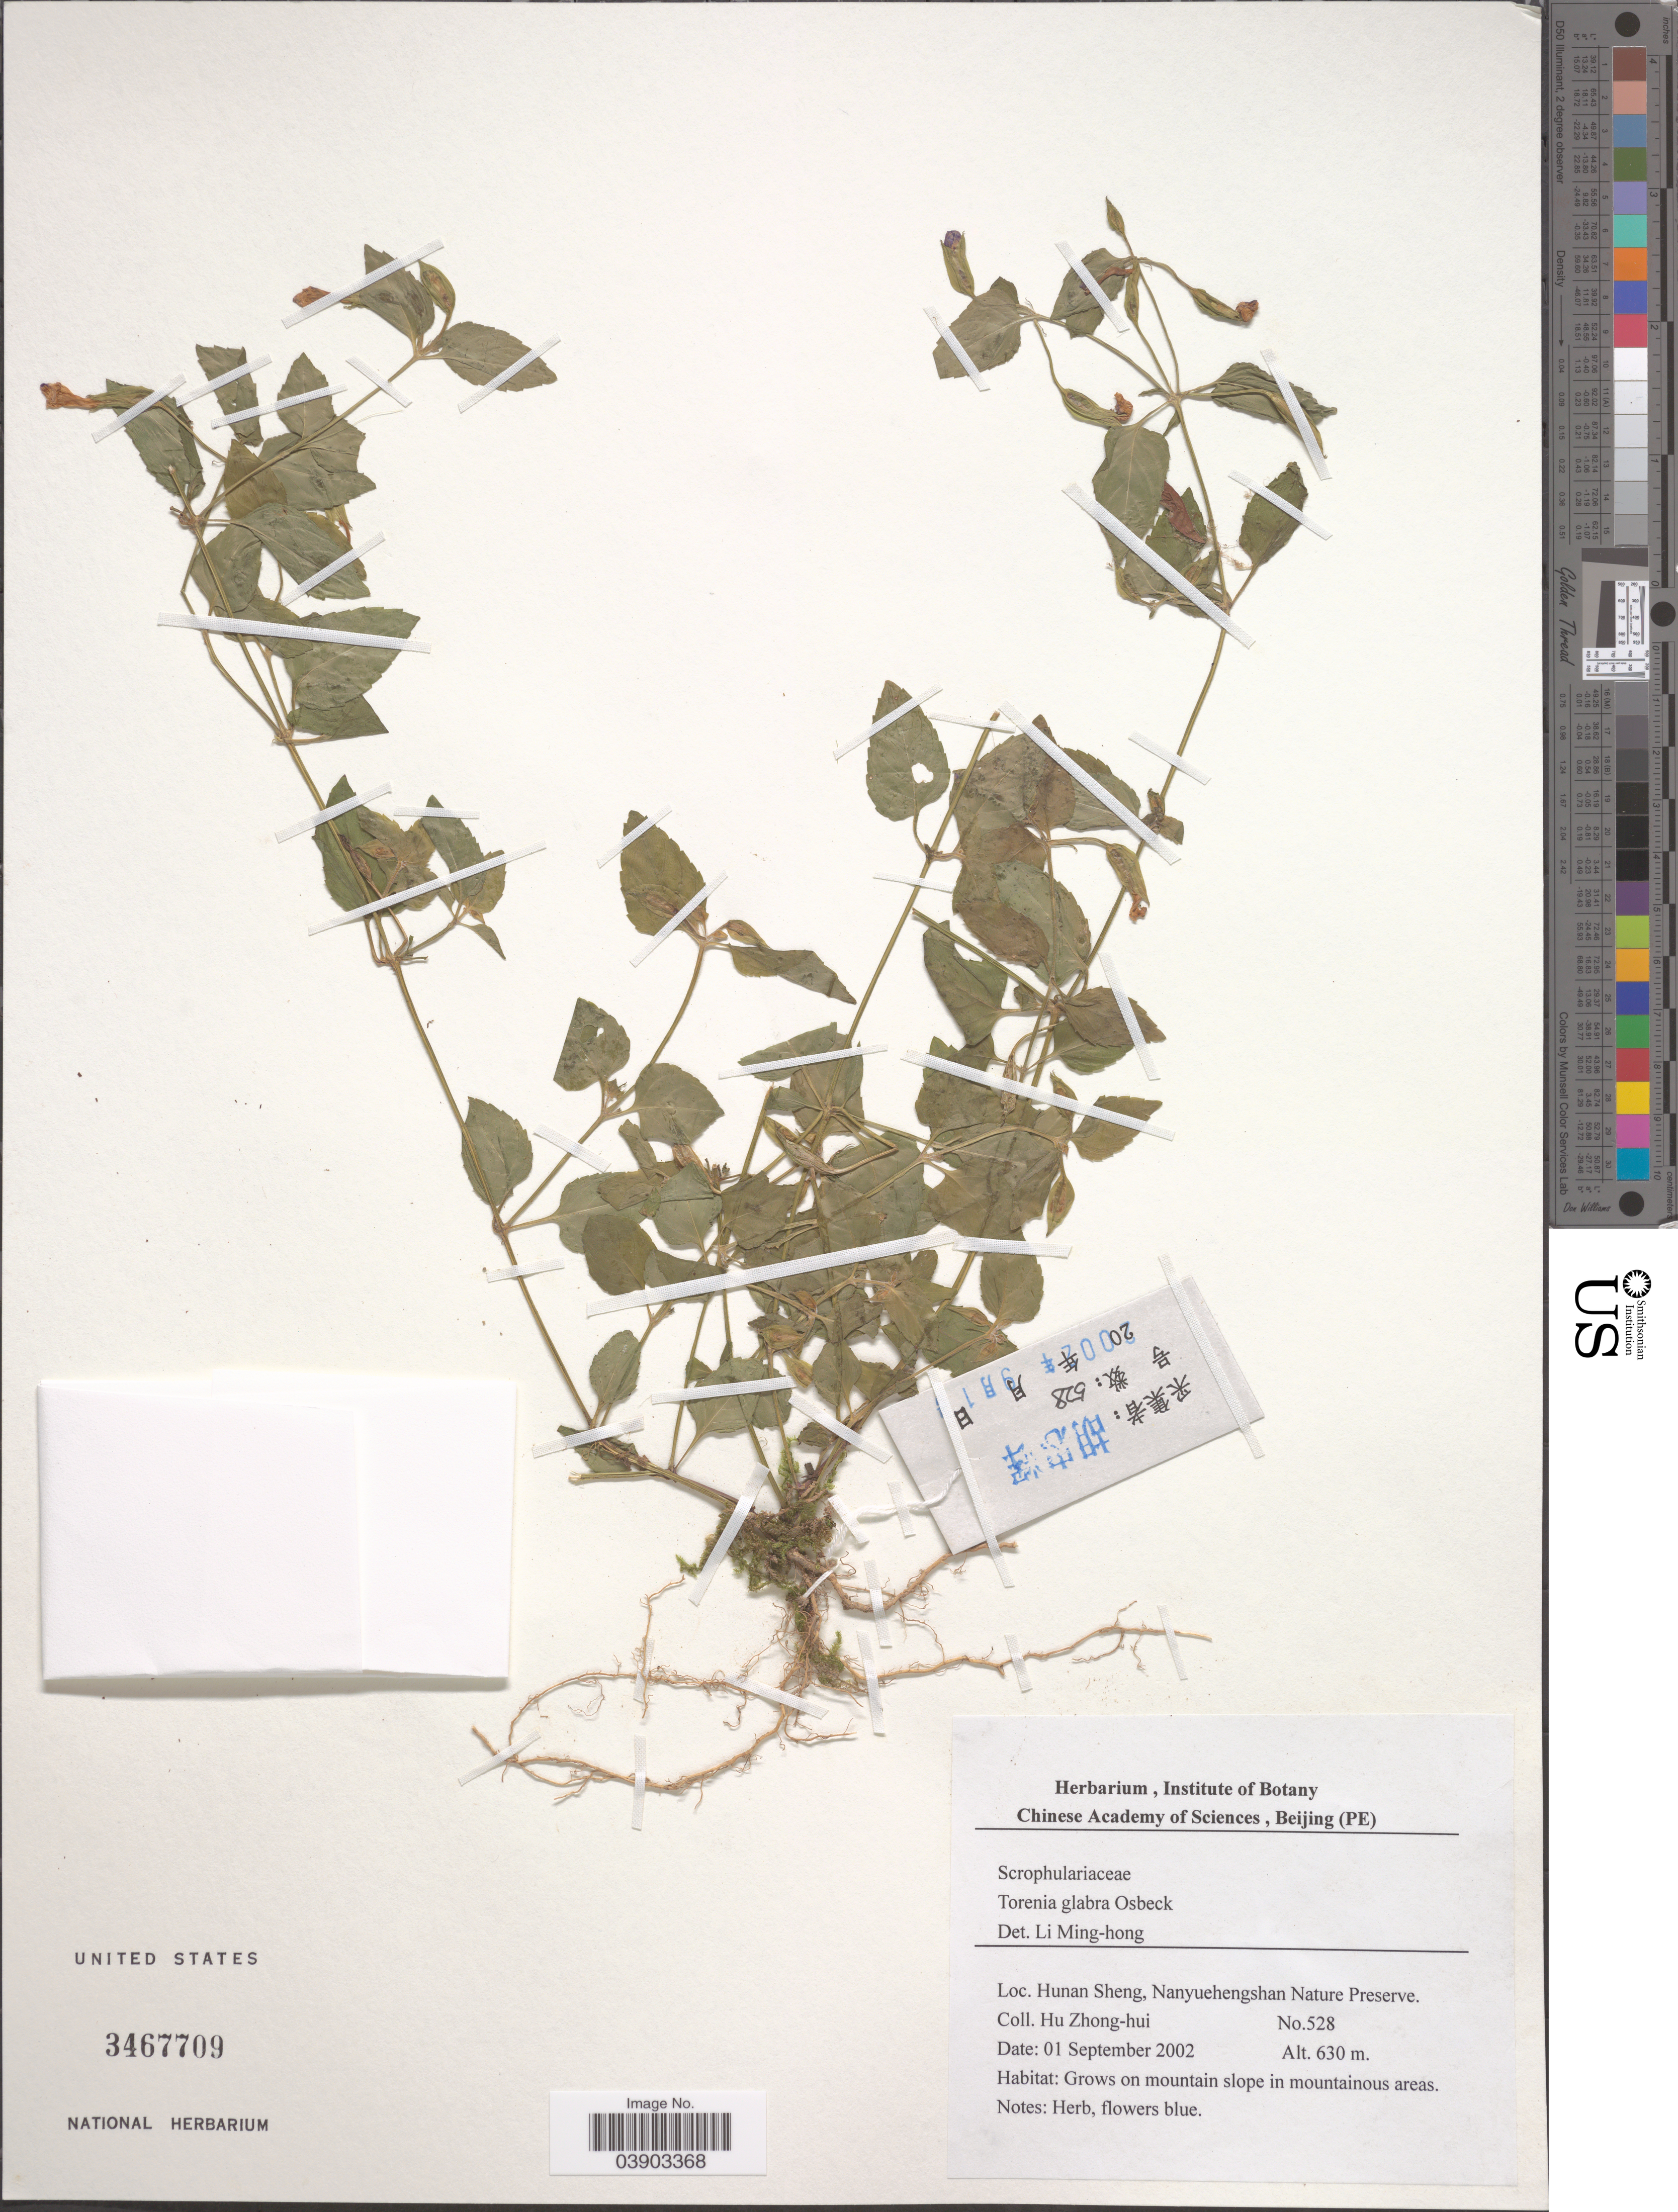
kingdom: Plantae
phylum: Tracheophyta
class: Magnoliopsida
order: Lamiales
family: Linderniaceae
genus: Torenia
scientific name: Torenia glabra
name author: Osbeck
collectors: Z. H. Hu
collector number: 528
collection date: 2002-09-01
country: China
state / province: Hunan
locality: Hunan Sheng, Nanyuehengshan Nature Preserve.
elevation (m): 630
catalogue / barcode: US 3467709